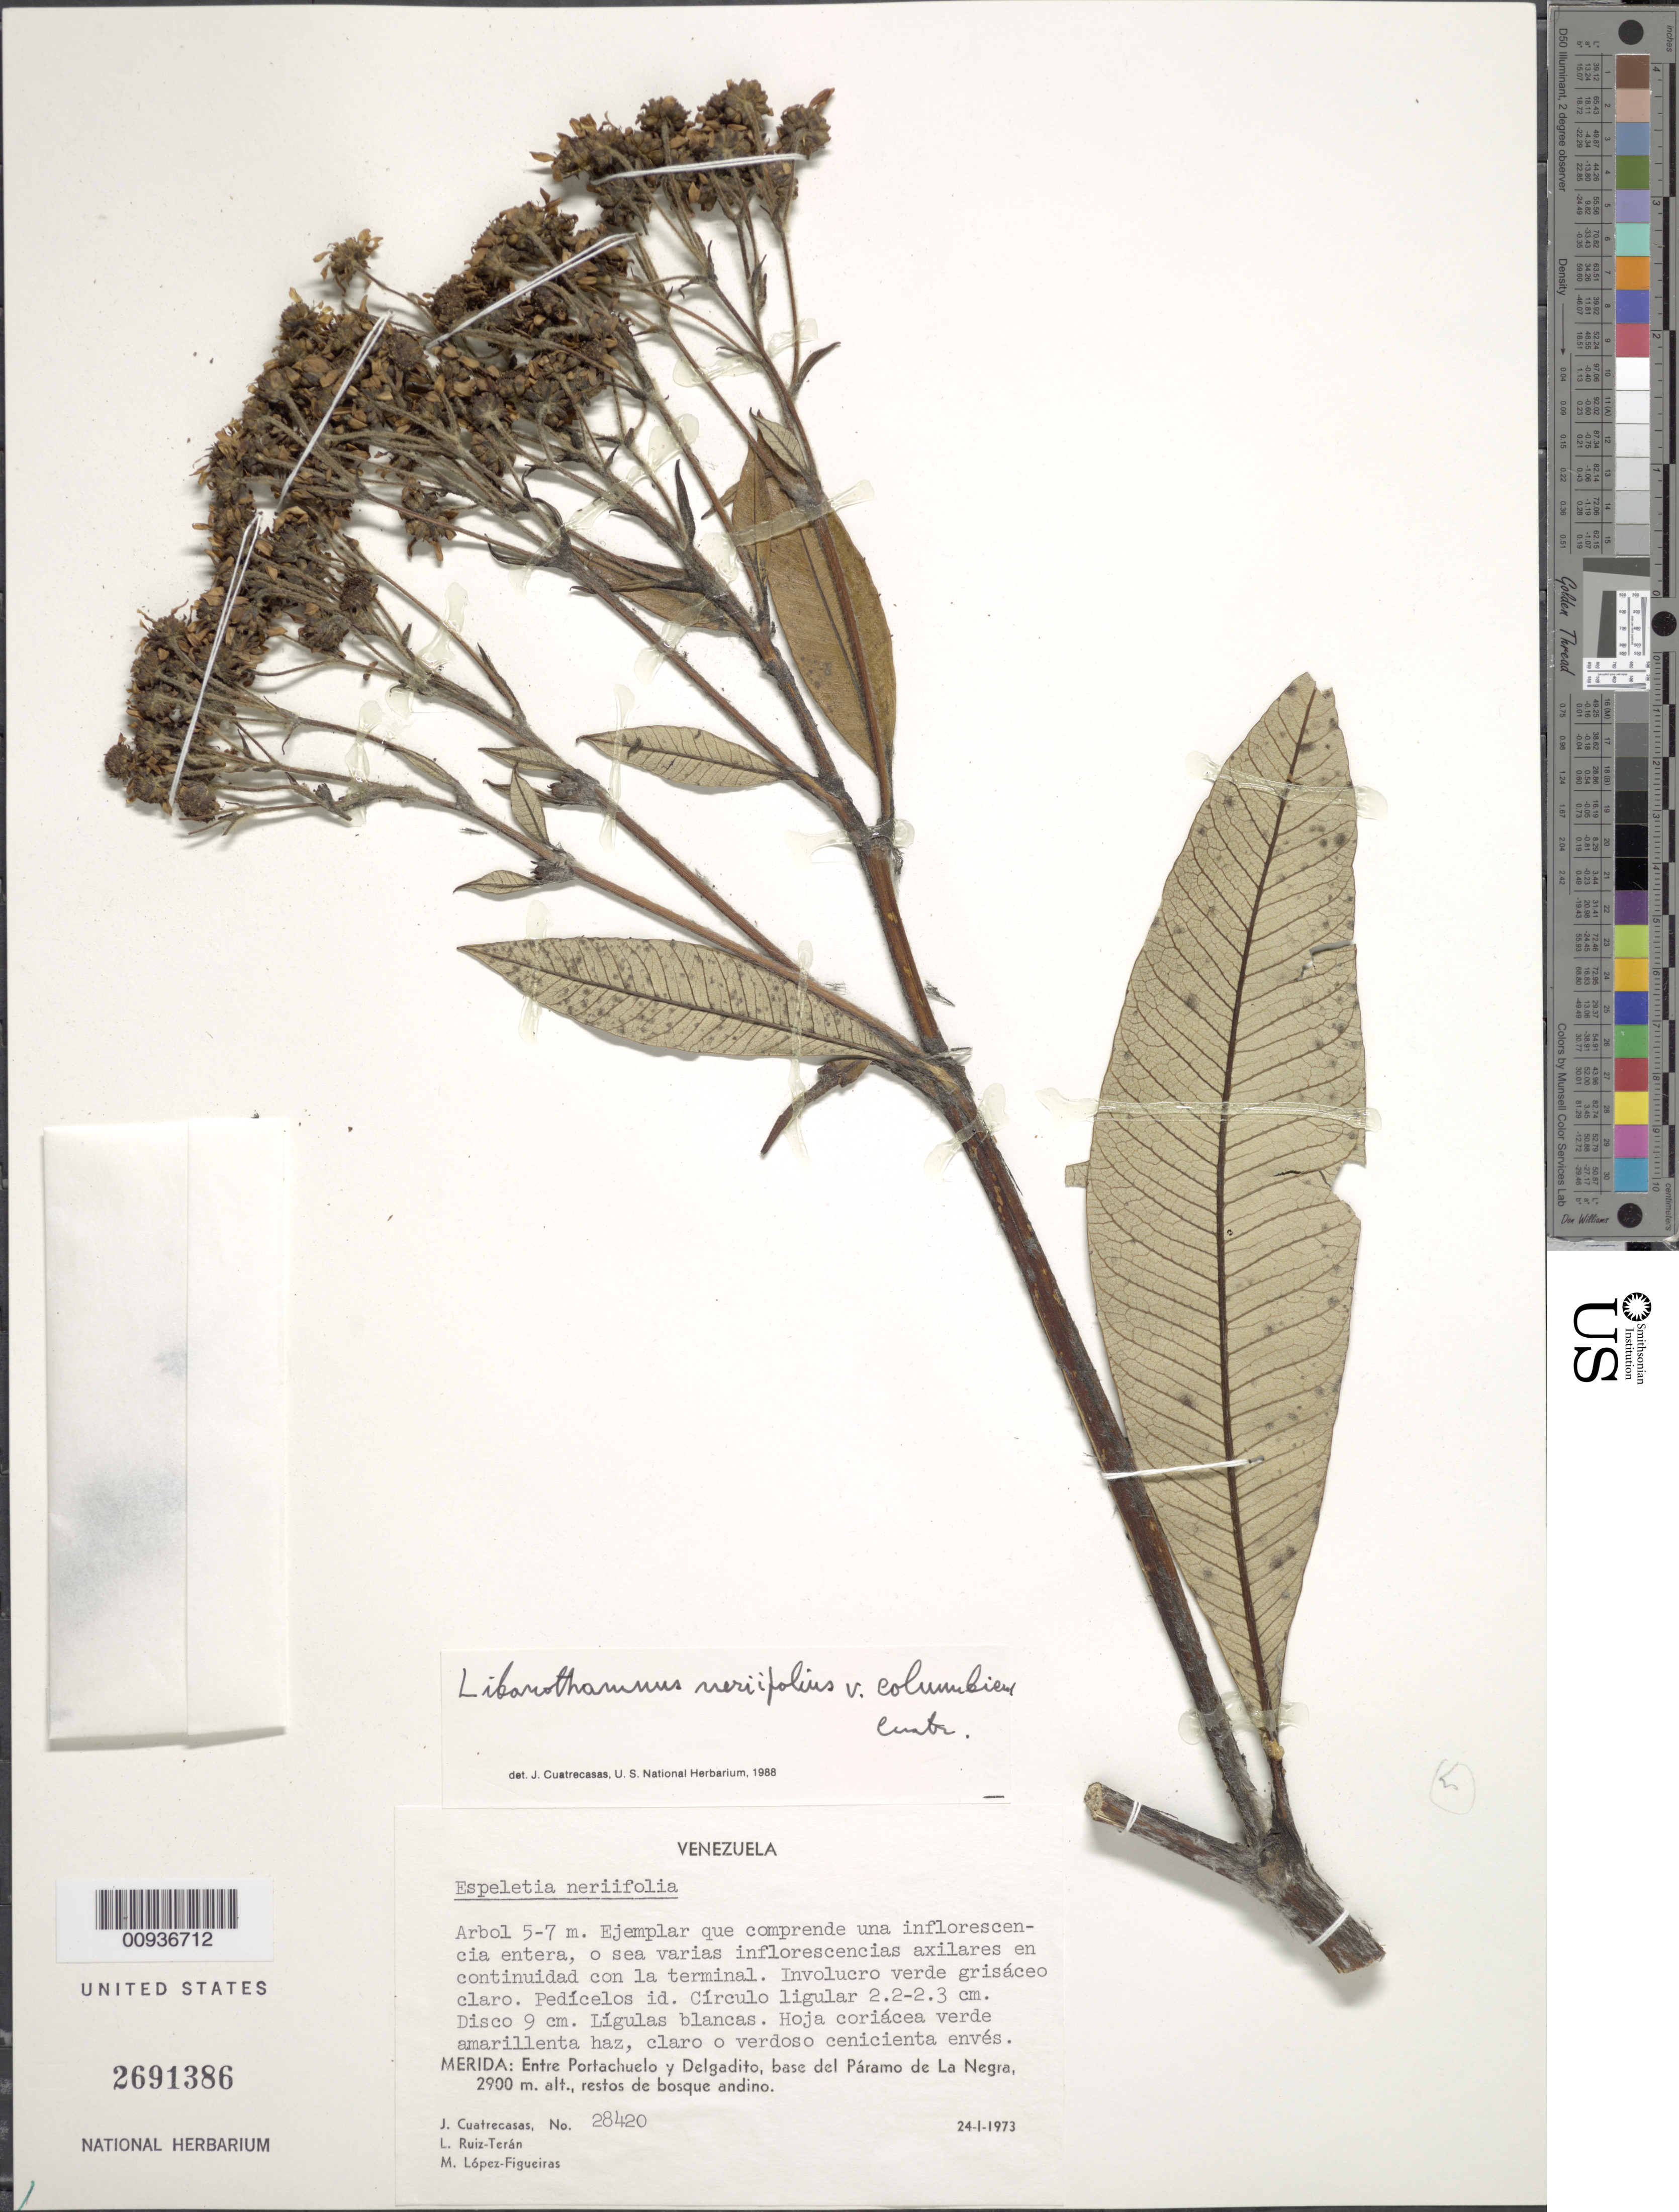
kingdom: Plantae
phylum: Tracheophyta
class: Magnoliopsida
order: Asterales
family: Asteraceae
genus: Libanothamnus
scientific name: Libanothamnus neriifolius var. columbicus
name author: (Cuatrec.) Cuatrec.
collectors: J. Cuatrecasas, L. E. Ruíz-Terán & M. López Figueiras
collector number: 28420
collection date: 1973-01-24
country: Venezuela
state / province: Mérida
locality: Entre Portachuelo y Delgadito, base del Paramo de La Negra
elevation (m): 2900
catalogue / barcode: US 2691386